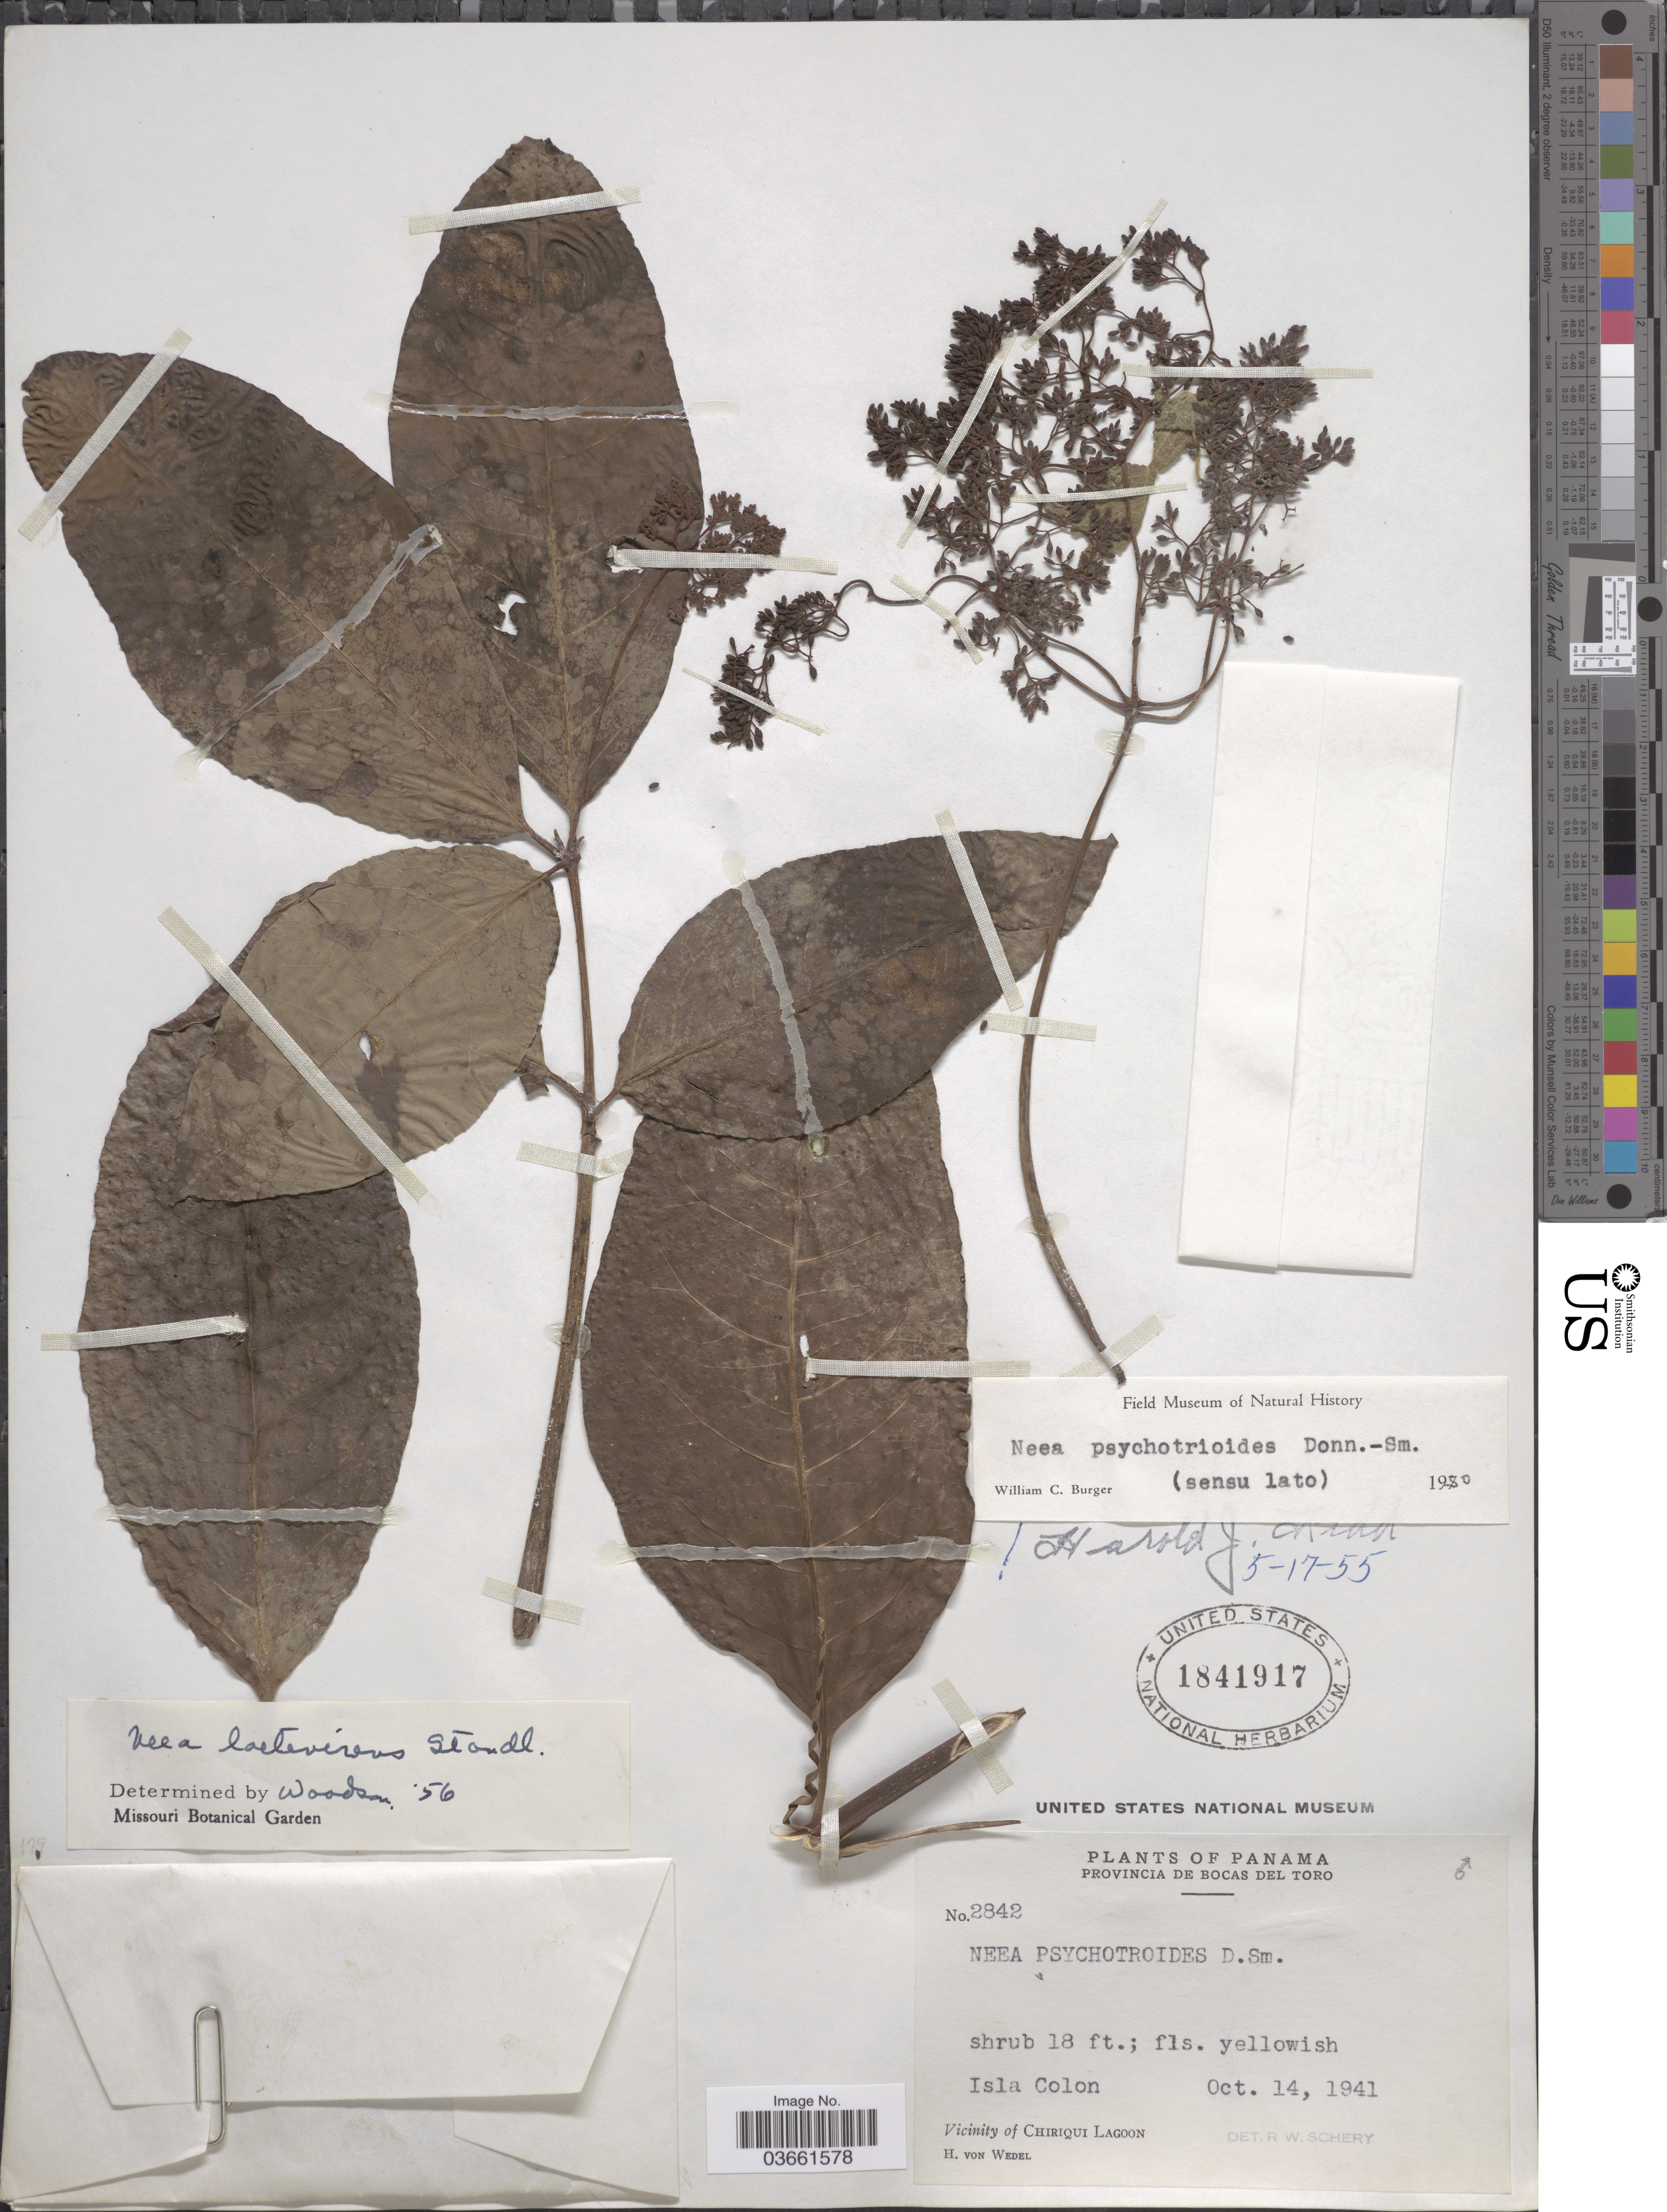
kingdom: Plantae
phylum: Tracheophyta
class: Magnoliopsida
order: Caryophyllales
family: Nyctaginaceae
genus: Neea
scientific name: Neea psychotrioides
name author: Donn. Sm.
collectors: H. von Wedel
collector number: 2842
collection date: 1941-10-14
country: Panama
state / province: Bocas del Toro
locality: Isla Colon, Vicinity of Chiriqui Lagoon.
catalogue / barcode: US 1841917